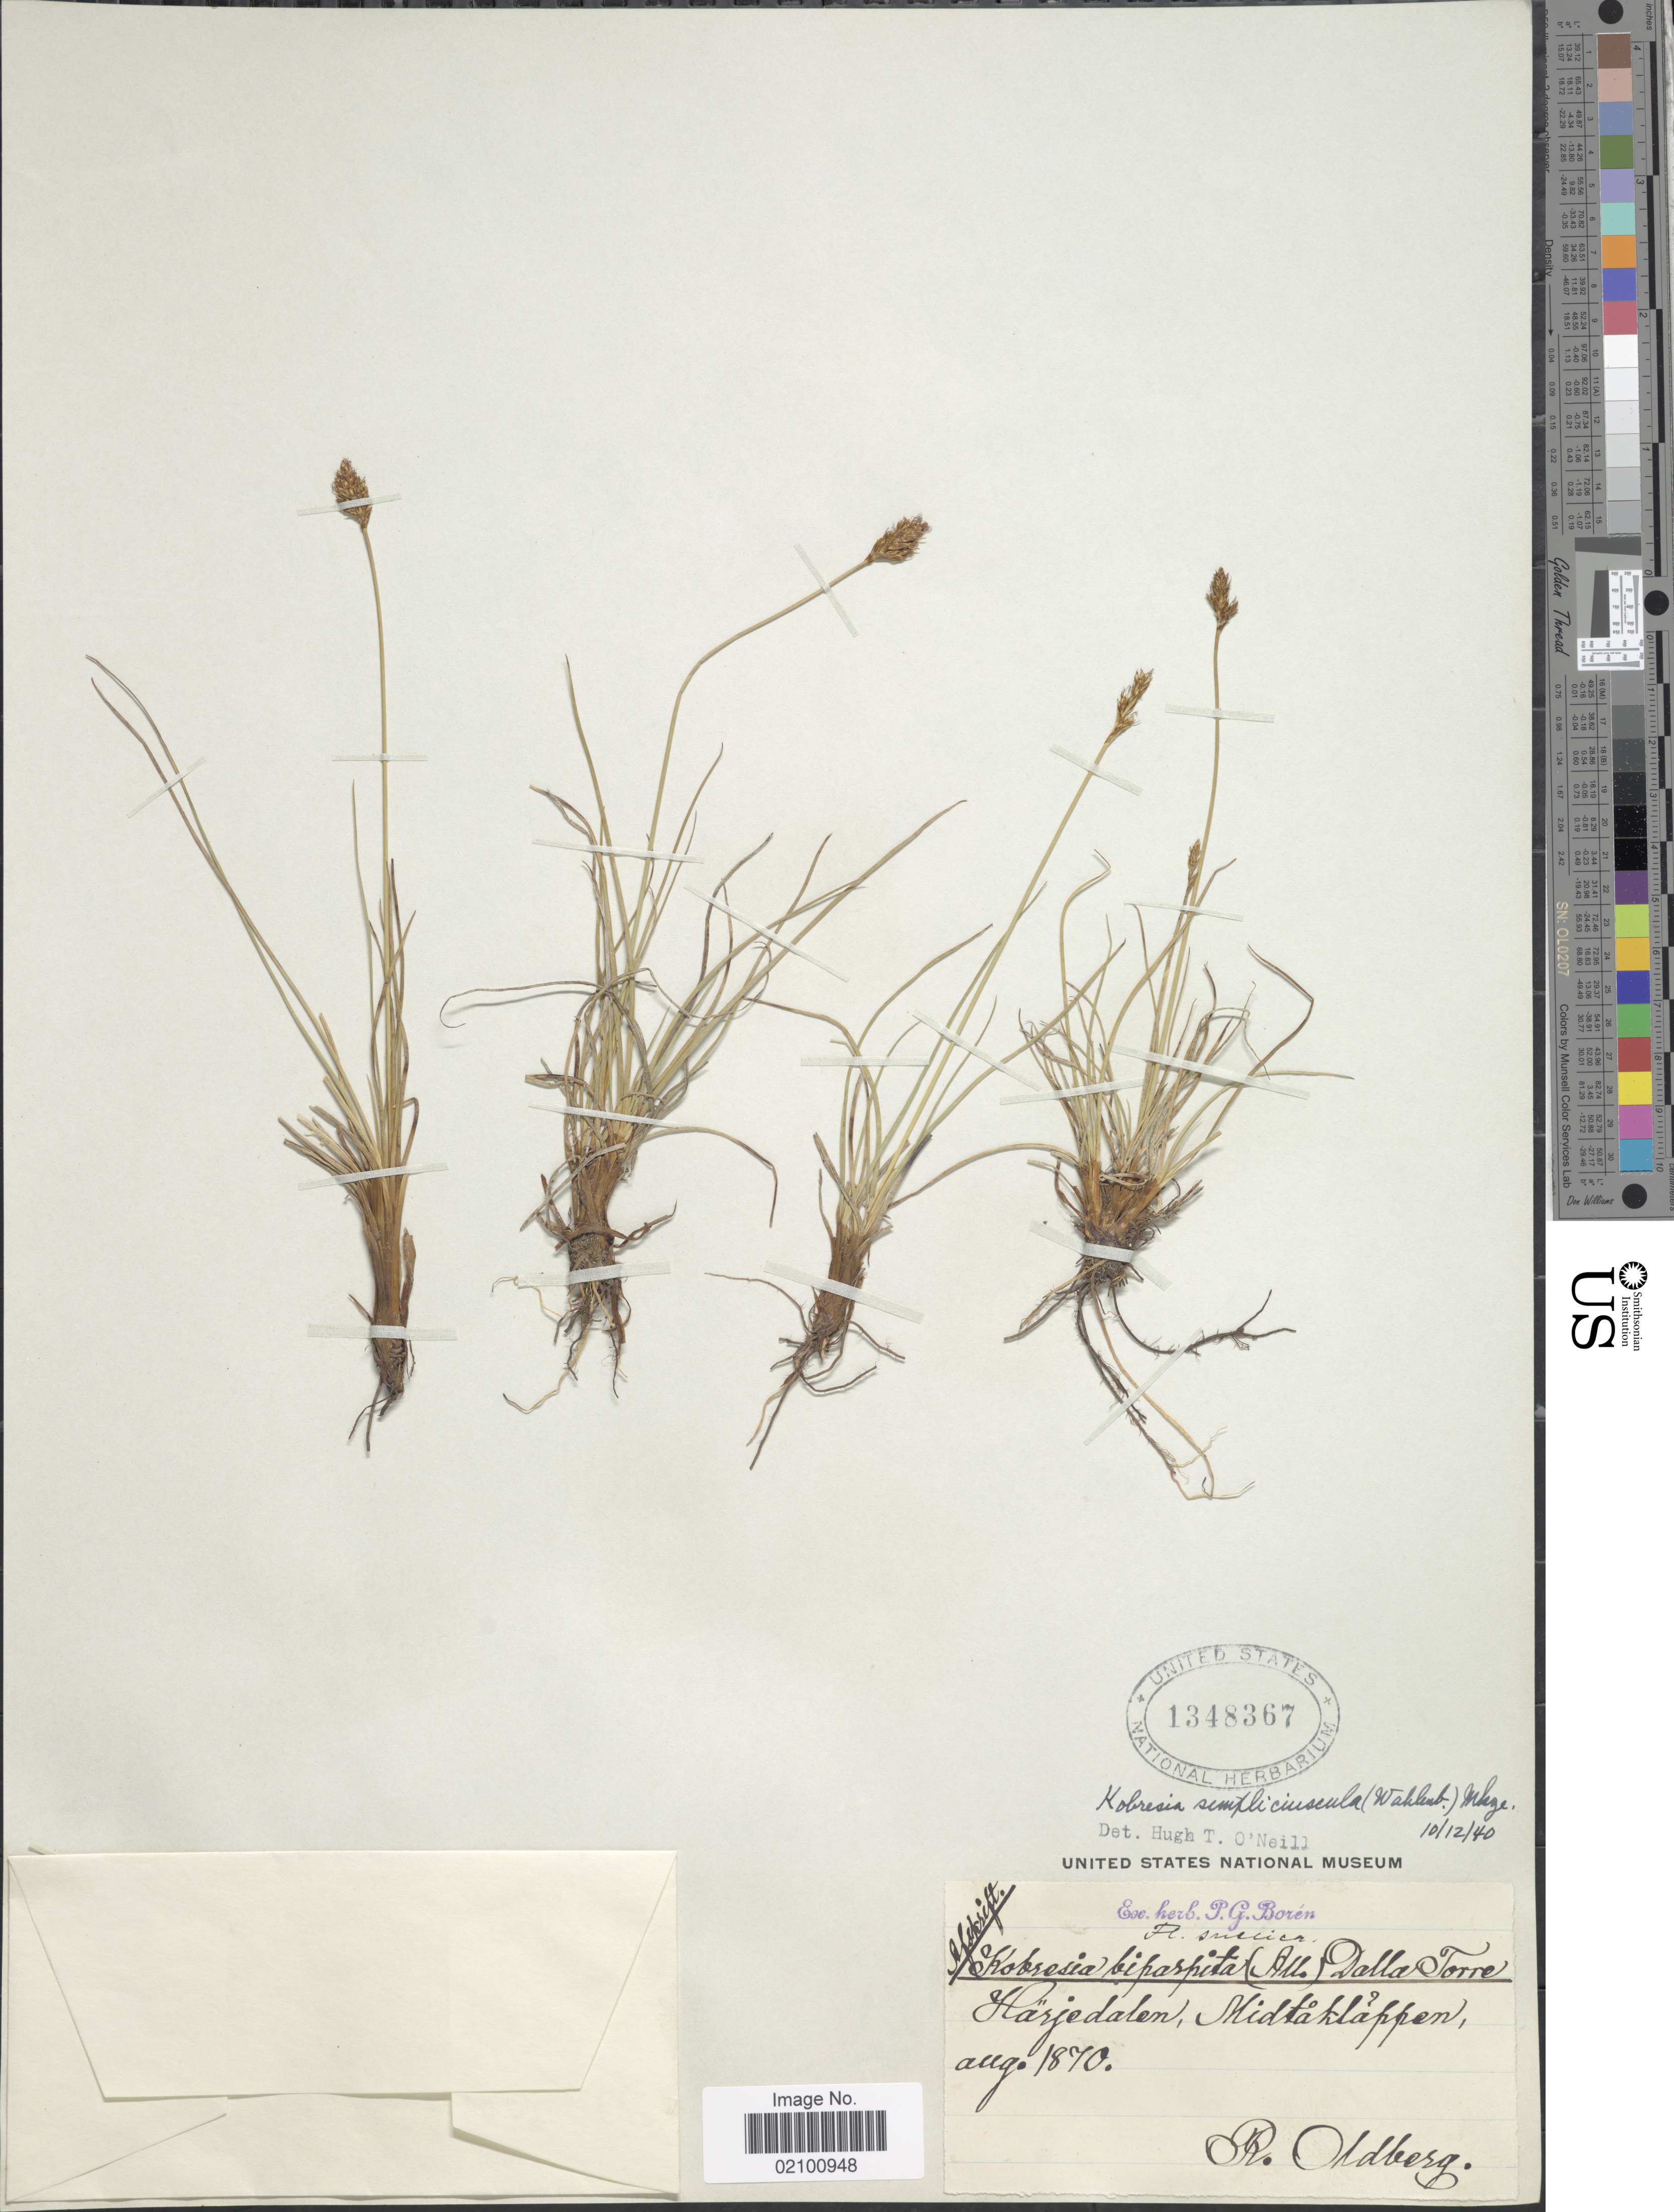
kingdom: Plantae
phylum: Tracheophyta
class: Liliopsida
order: Poales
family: Cyperaceae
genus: Carex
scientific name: Carex simpliciuscula subsp. simpliciuscula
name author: Wahlenb.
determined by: Strong, M. T., (US), Smithsonian Institution - National Museum of Natural History (UNITED STATES)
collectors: R. Oldberg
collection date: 1870-08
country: Sweden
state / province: Jamtland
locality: Harjedalen, Midtaklappen, Suecica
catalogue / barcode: US 1348367